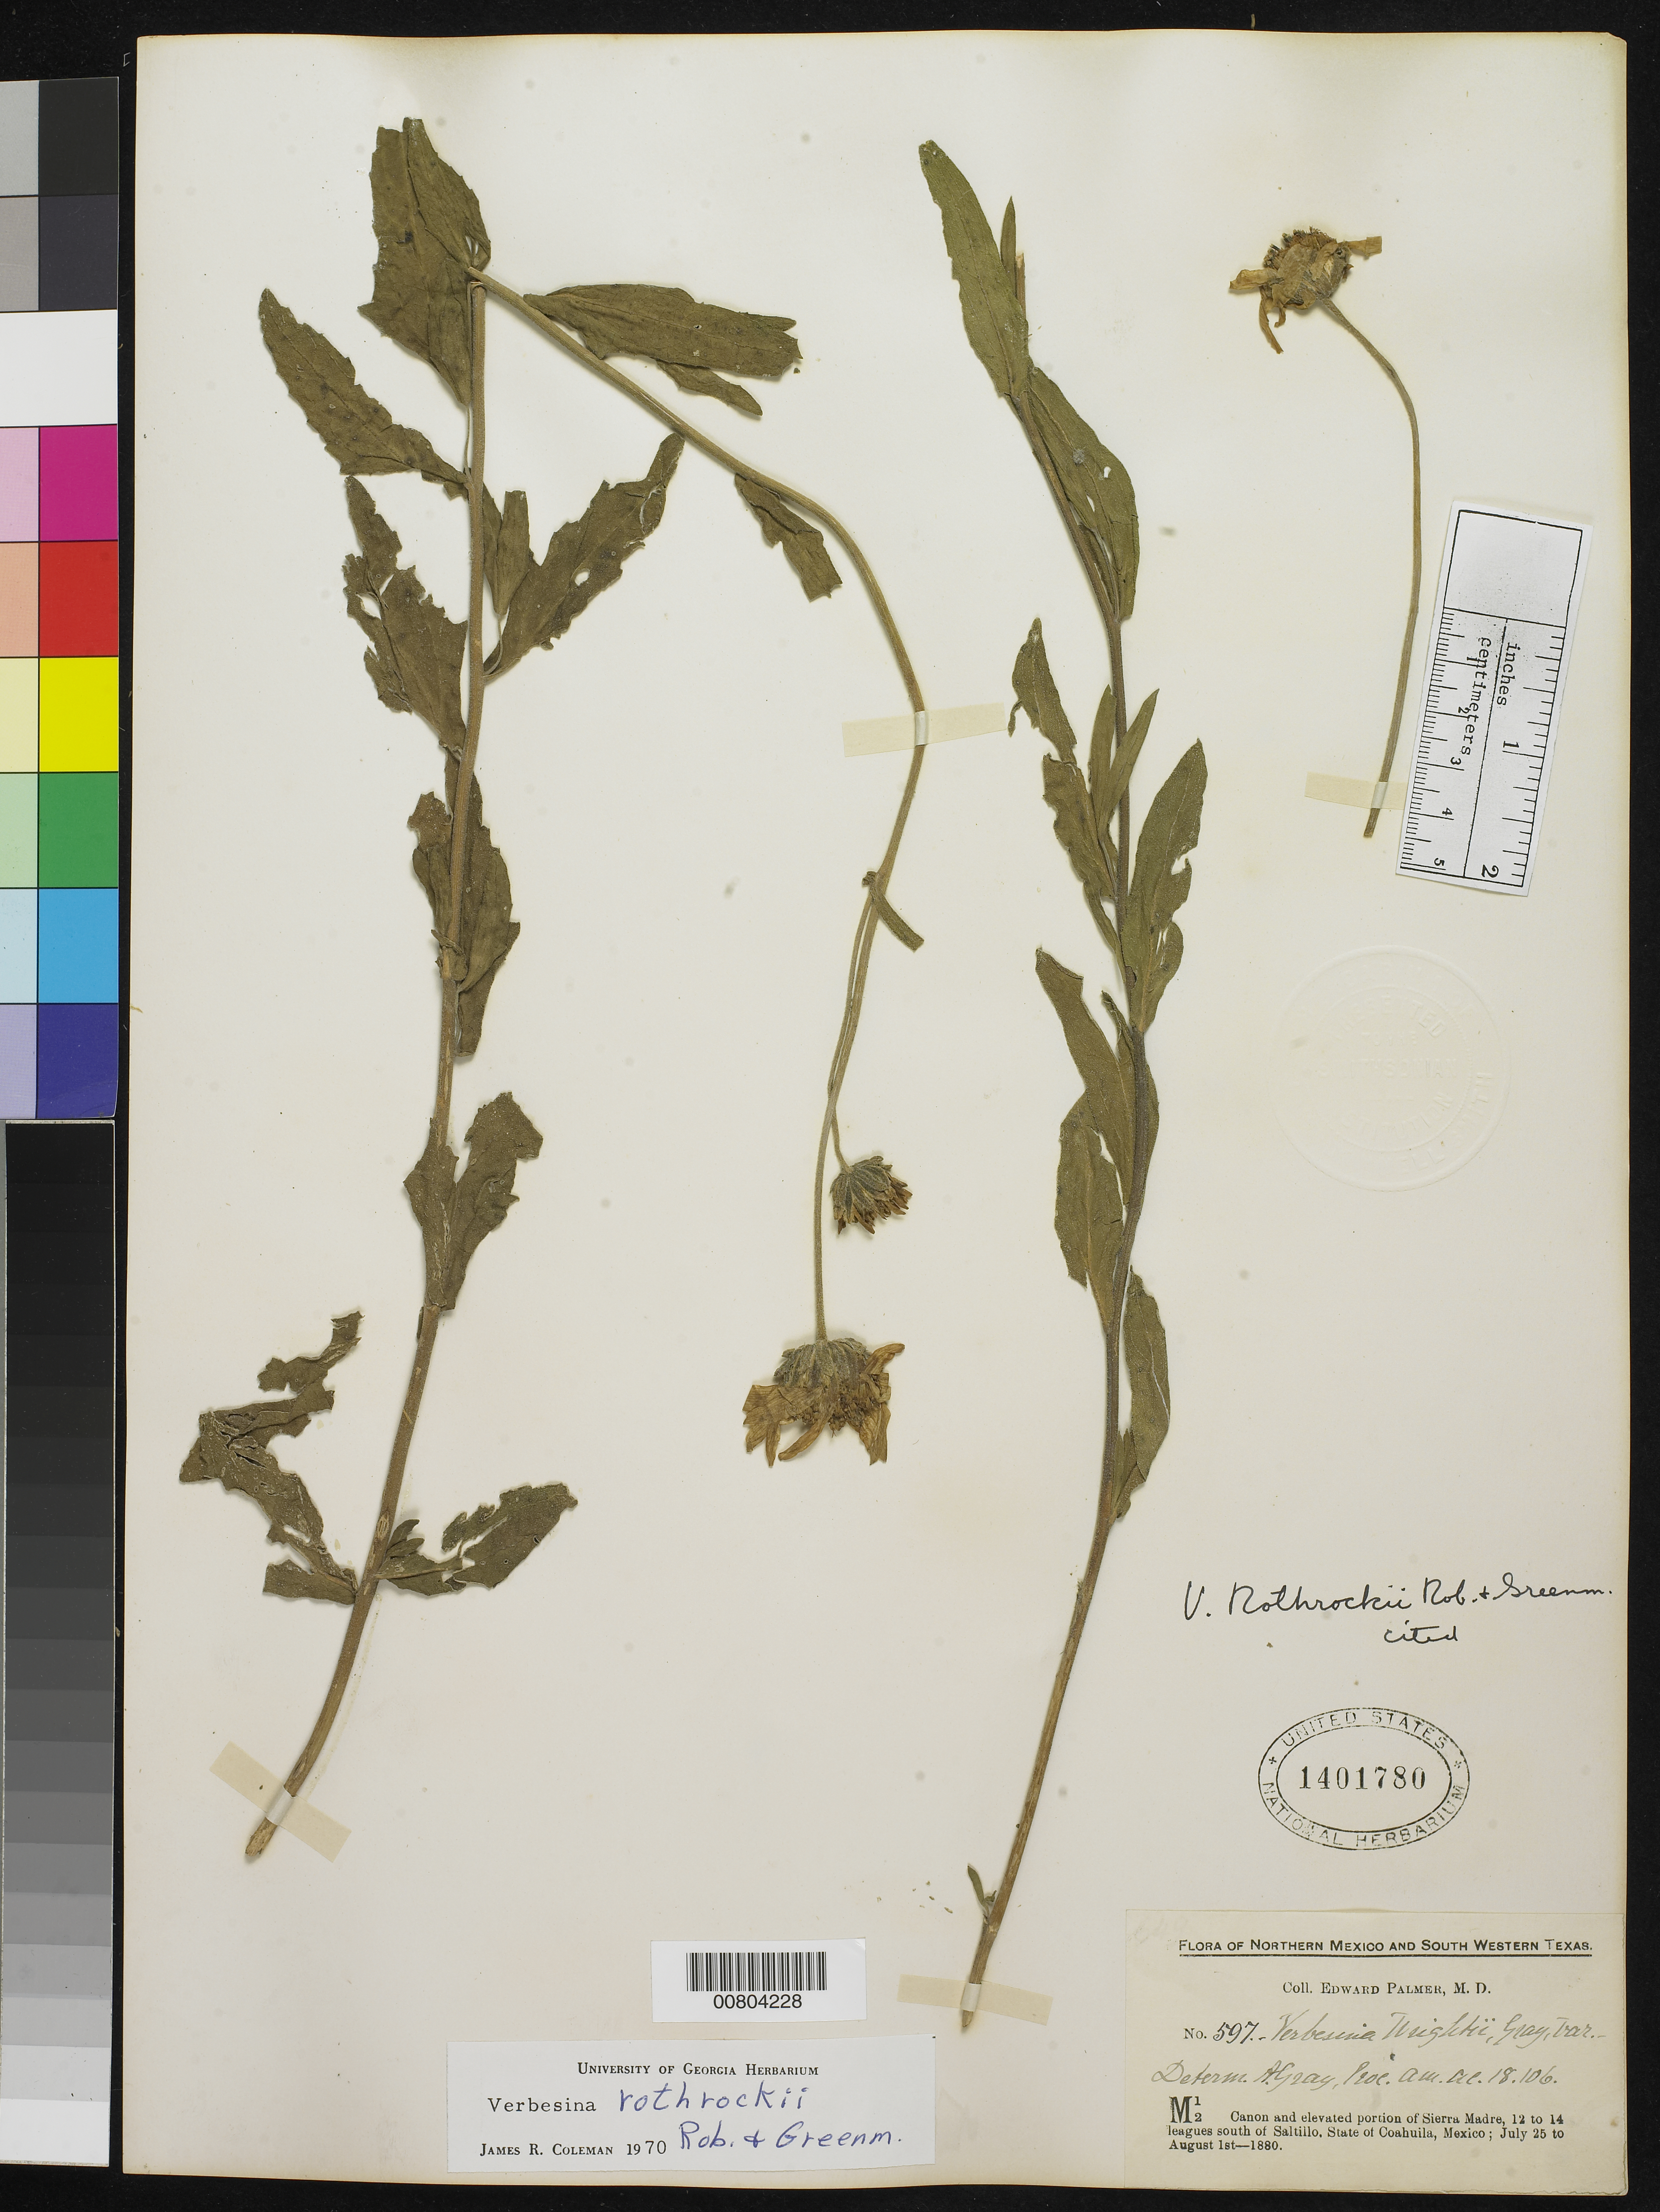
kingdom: Plantae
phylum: Tracheophyta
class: Magnoliopsida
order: Asterales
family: Asteraceae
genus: Verbesina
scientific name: Verbesina rothrockii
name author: B.L. Rob. & Greenm.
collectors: E. Palmer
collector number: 597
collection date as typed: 25 Jul 1880 to 01 Aug 1880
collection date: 1880-07-25/1880-08-01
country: Mexico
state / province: Coahuila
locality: M12. Cañon and elevated portion of Sierra Madre, 12 to 14 leagues of Saltillo, Coahuila.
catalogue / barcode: US 1401780